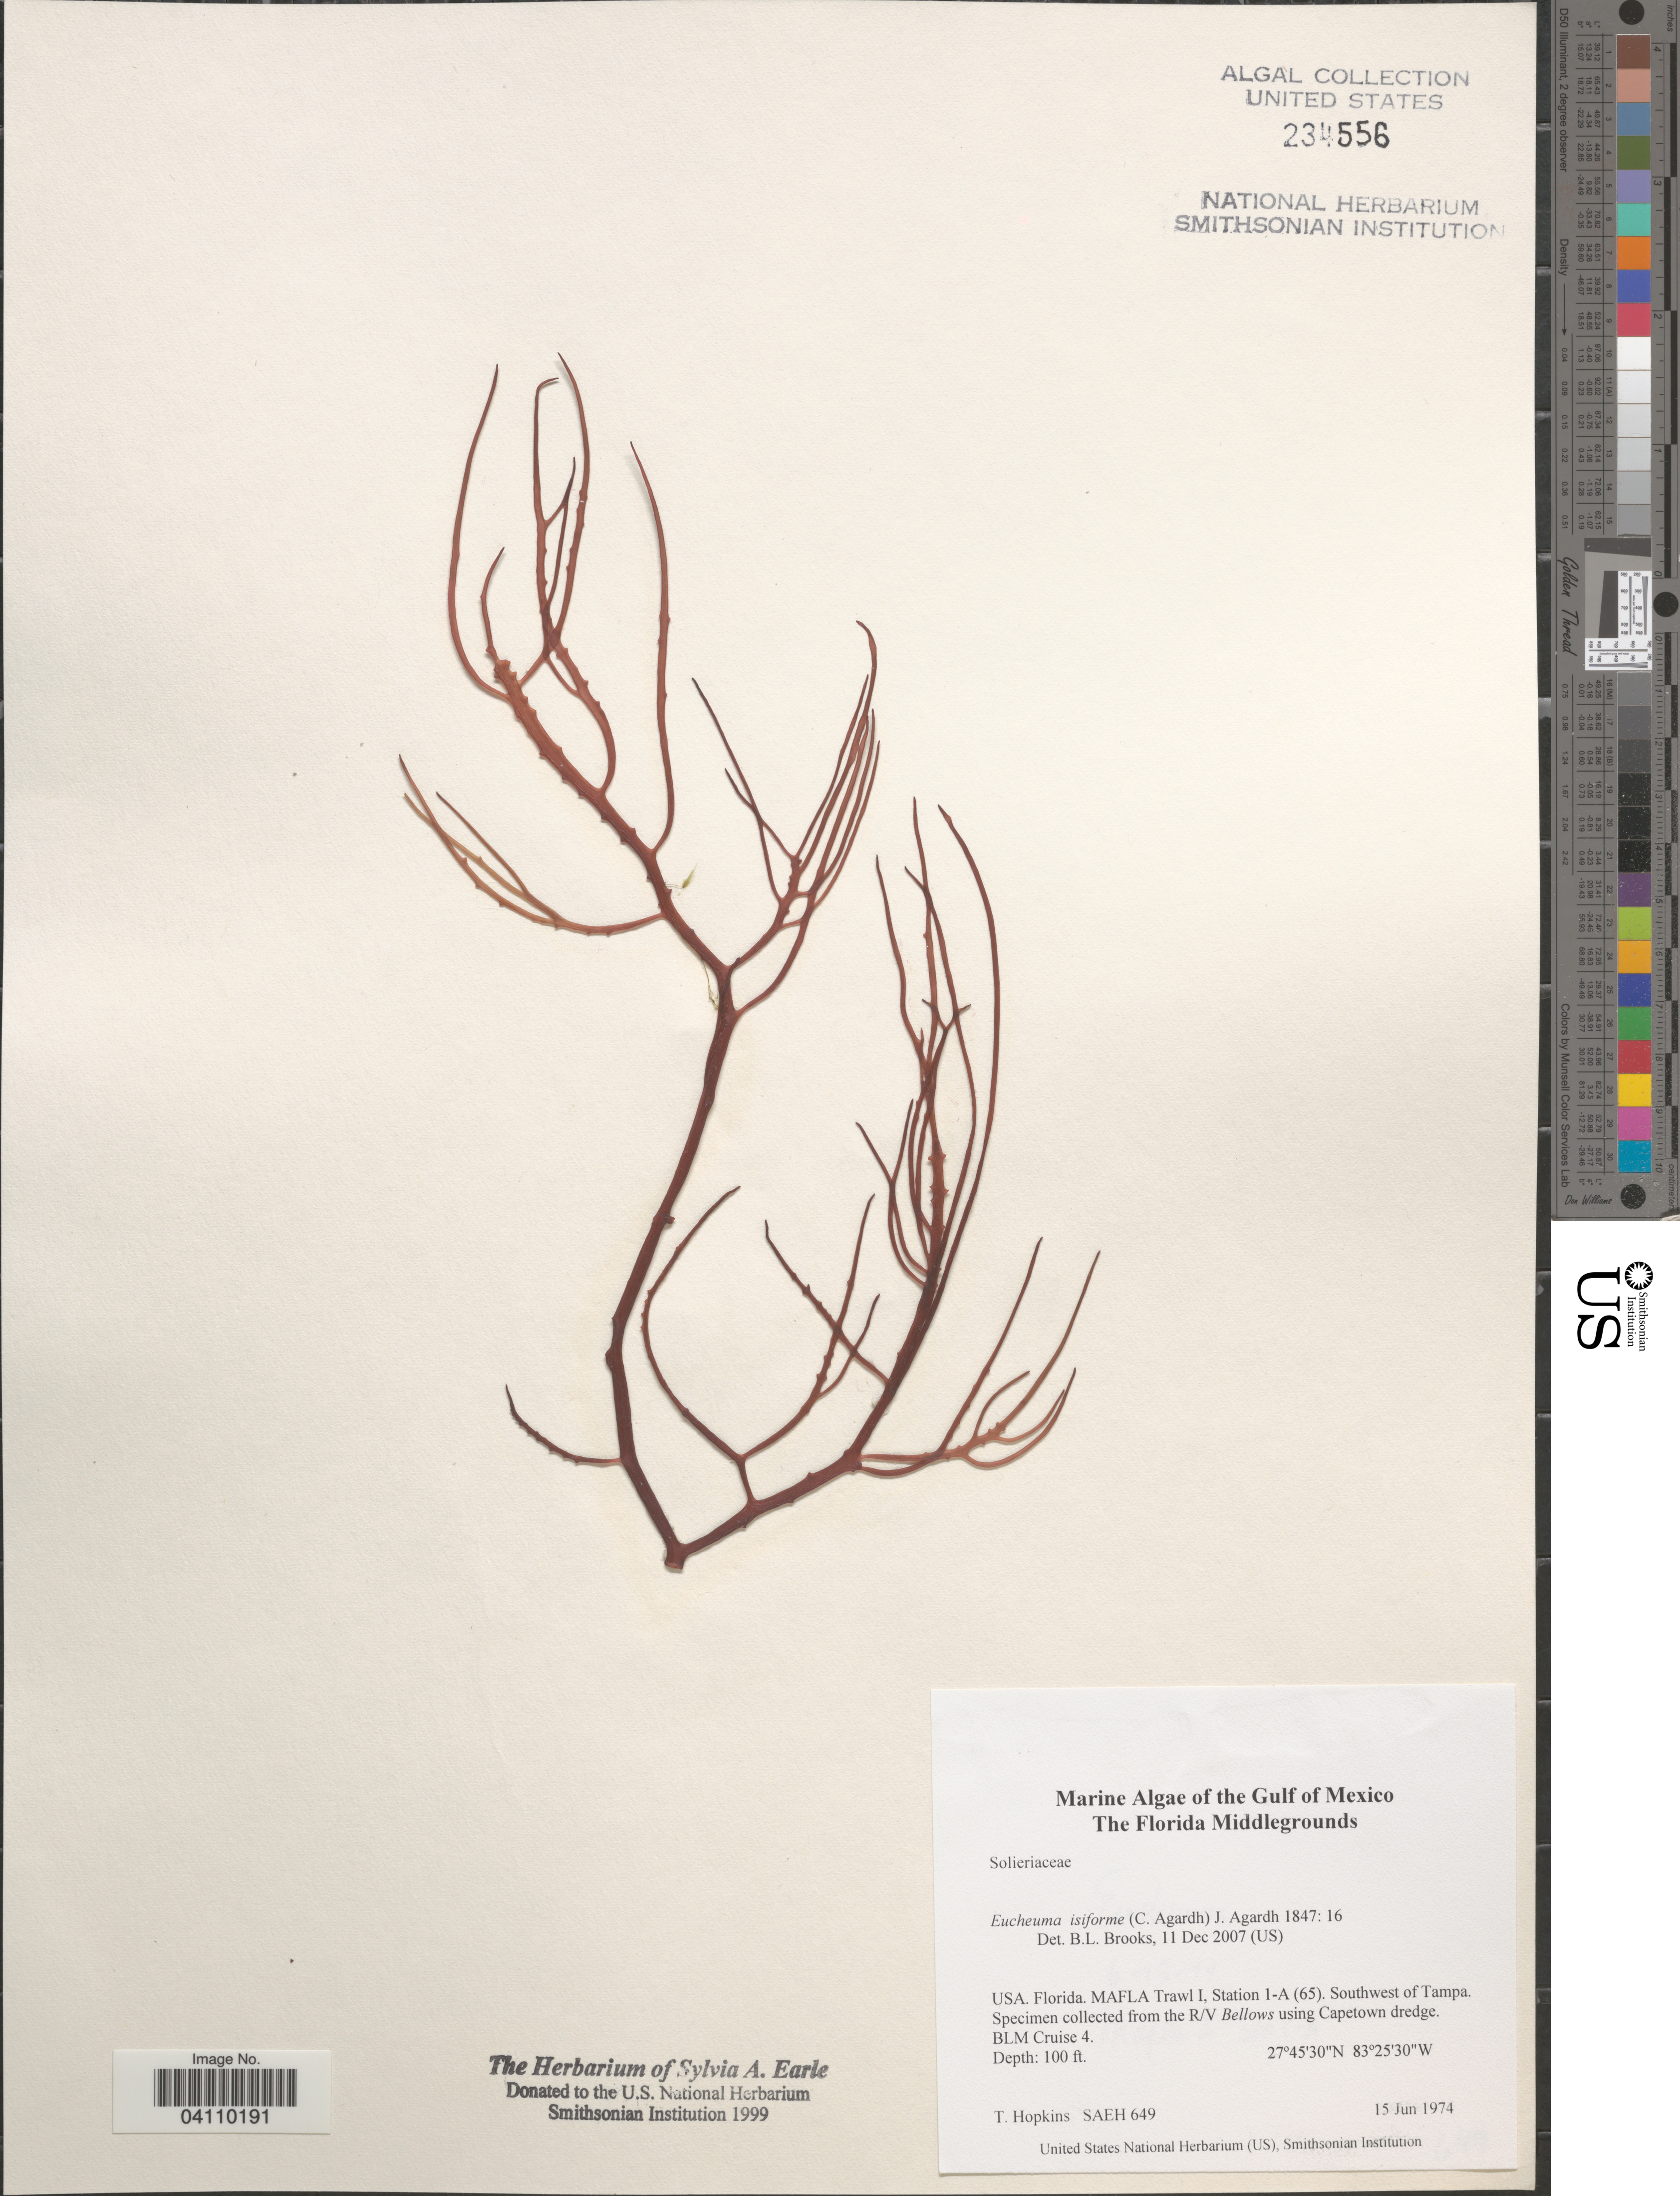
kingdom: Plantae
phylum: Rhodophyta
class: Florideophyceae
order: Gigartinales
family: Solieriaceae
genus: Eucheumatopsis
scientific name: Eucheumatopsis isiformis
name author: (C. Agardh) M.L. Núñez-Resendiz et al.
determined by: Algae name updating Project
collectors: T. Hopkins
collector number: SAEH649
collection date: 1974-06-15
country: United States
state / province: Florida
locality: The Gulf of Mexico. The Florida Middlegrounds. MAFLA Trawl I, Station I-A (65). Southwest of Tampa. The R/V Bellows using Capetown dredge. BLM Cruise 4.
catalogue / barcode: US 234556